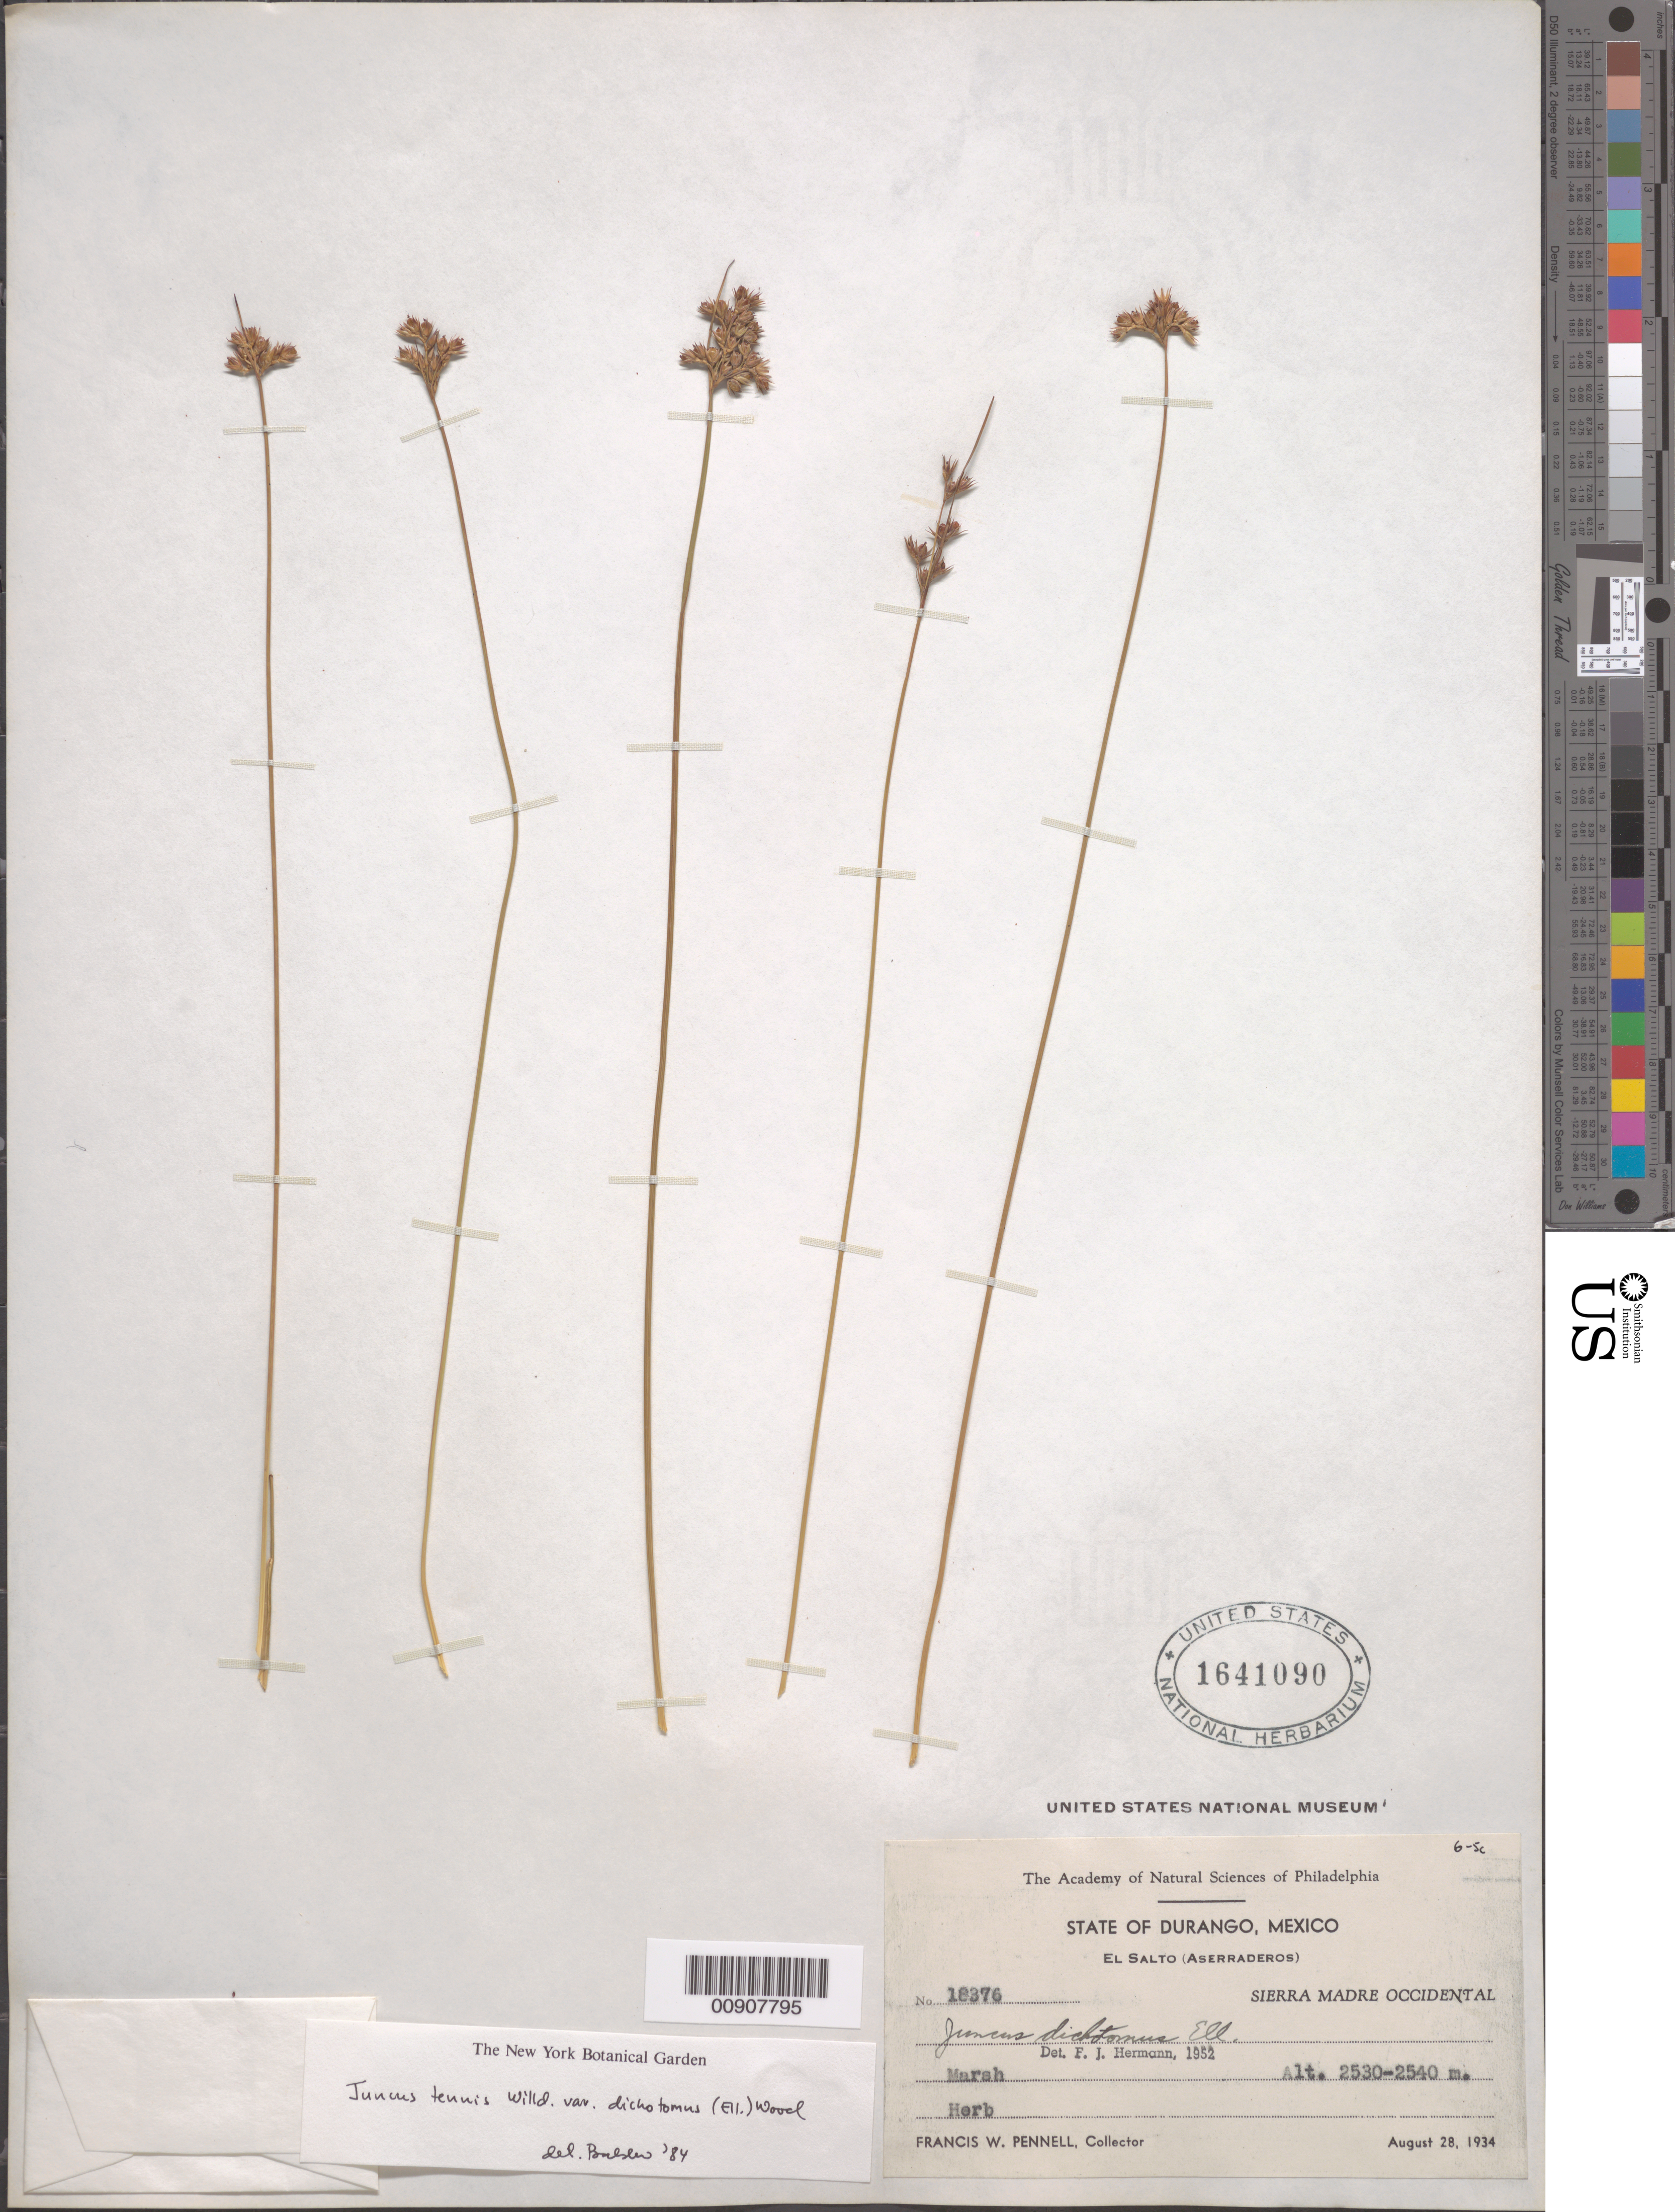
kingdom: Plantae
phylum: Tracheophyta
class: Liliopsida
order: Poales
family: Juncaceae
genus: Juncus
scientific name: Juncus tenuis var. dichotomus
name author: (Elliott) Alph. Wood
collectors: F. W. Pennell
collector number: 18376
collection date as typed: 28 Aug 1934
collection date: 1934-08-28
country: Mexico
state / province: Durango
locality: State of Durango: El Salto (Aserraderos). Sierra Madre Occidental.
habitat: Marsh.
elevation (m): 2540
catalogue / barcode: US 1641090